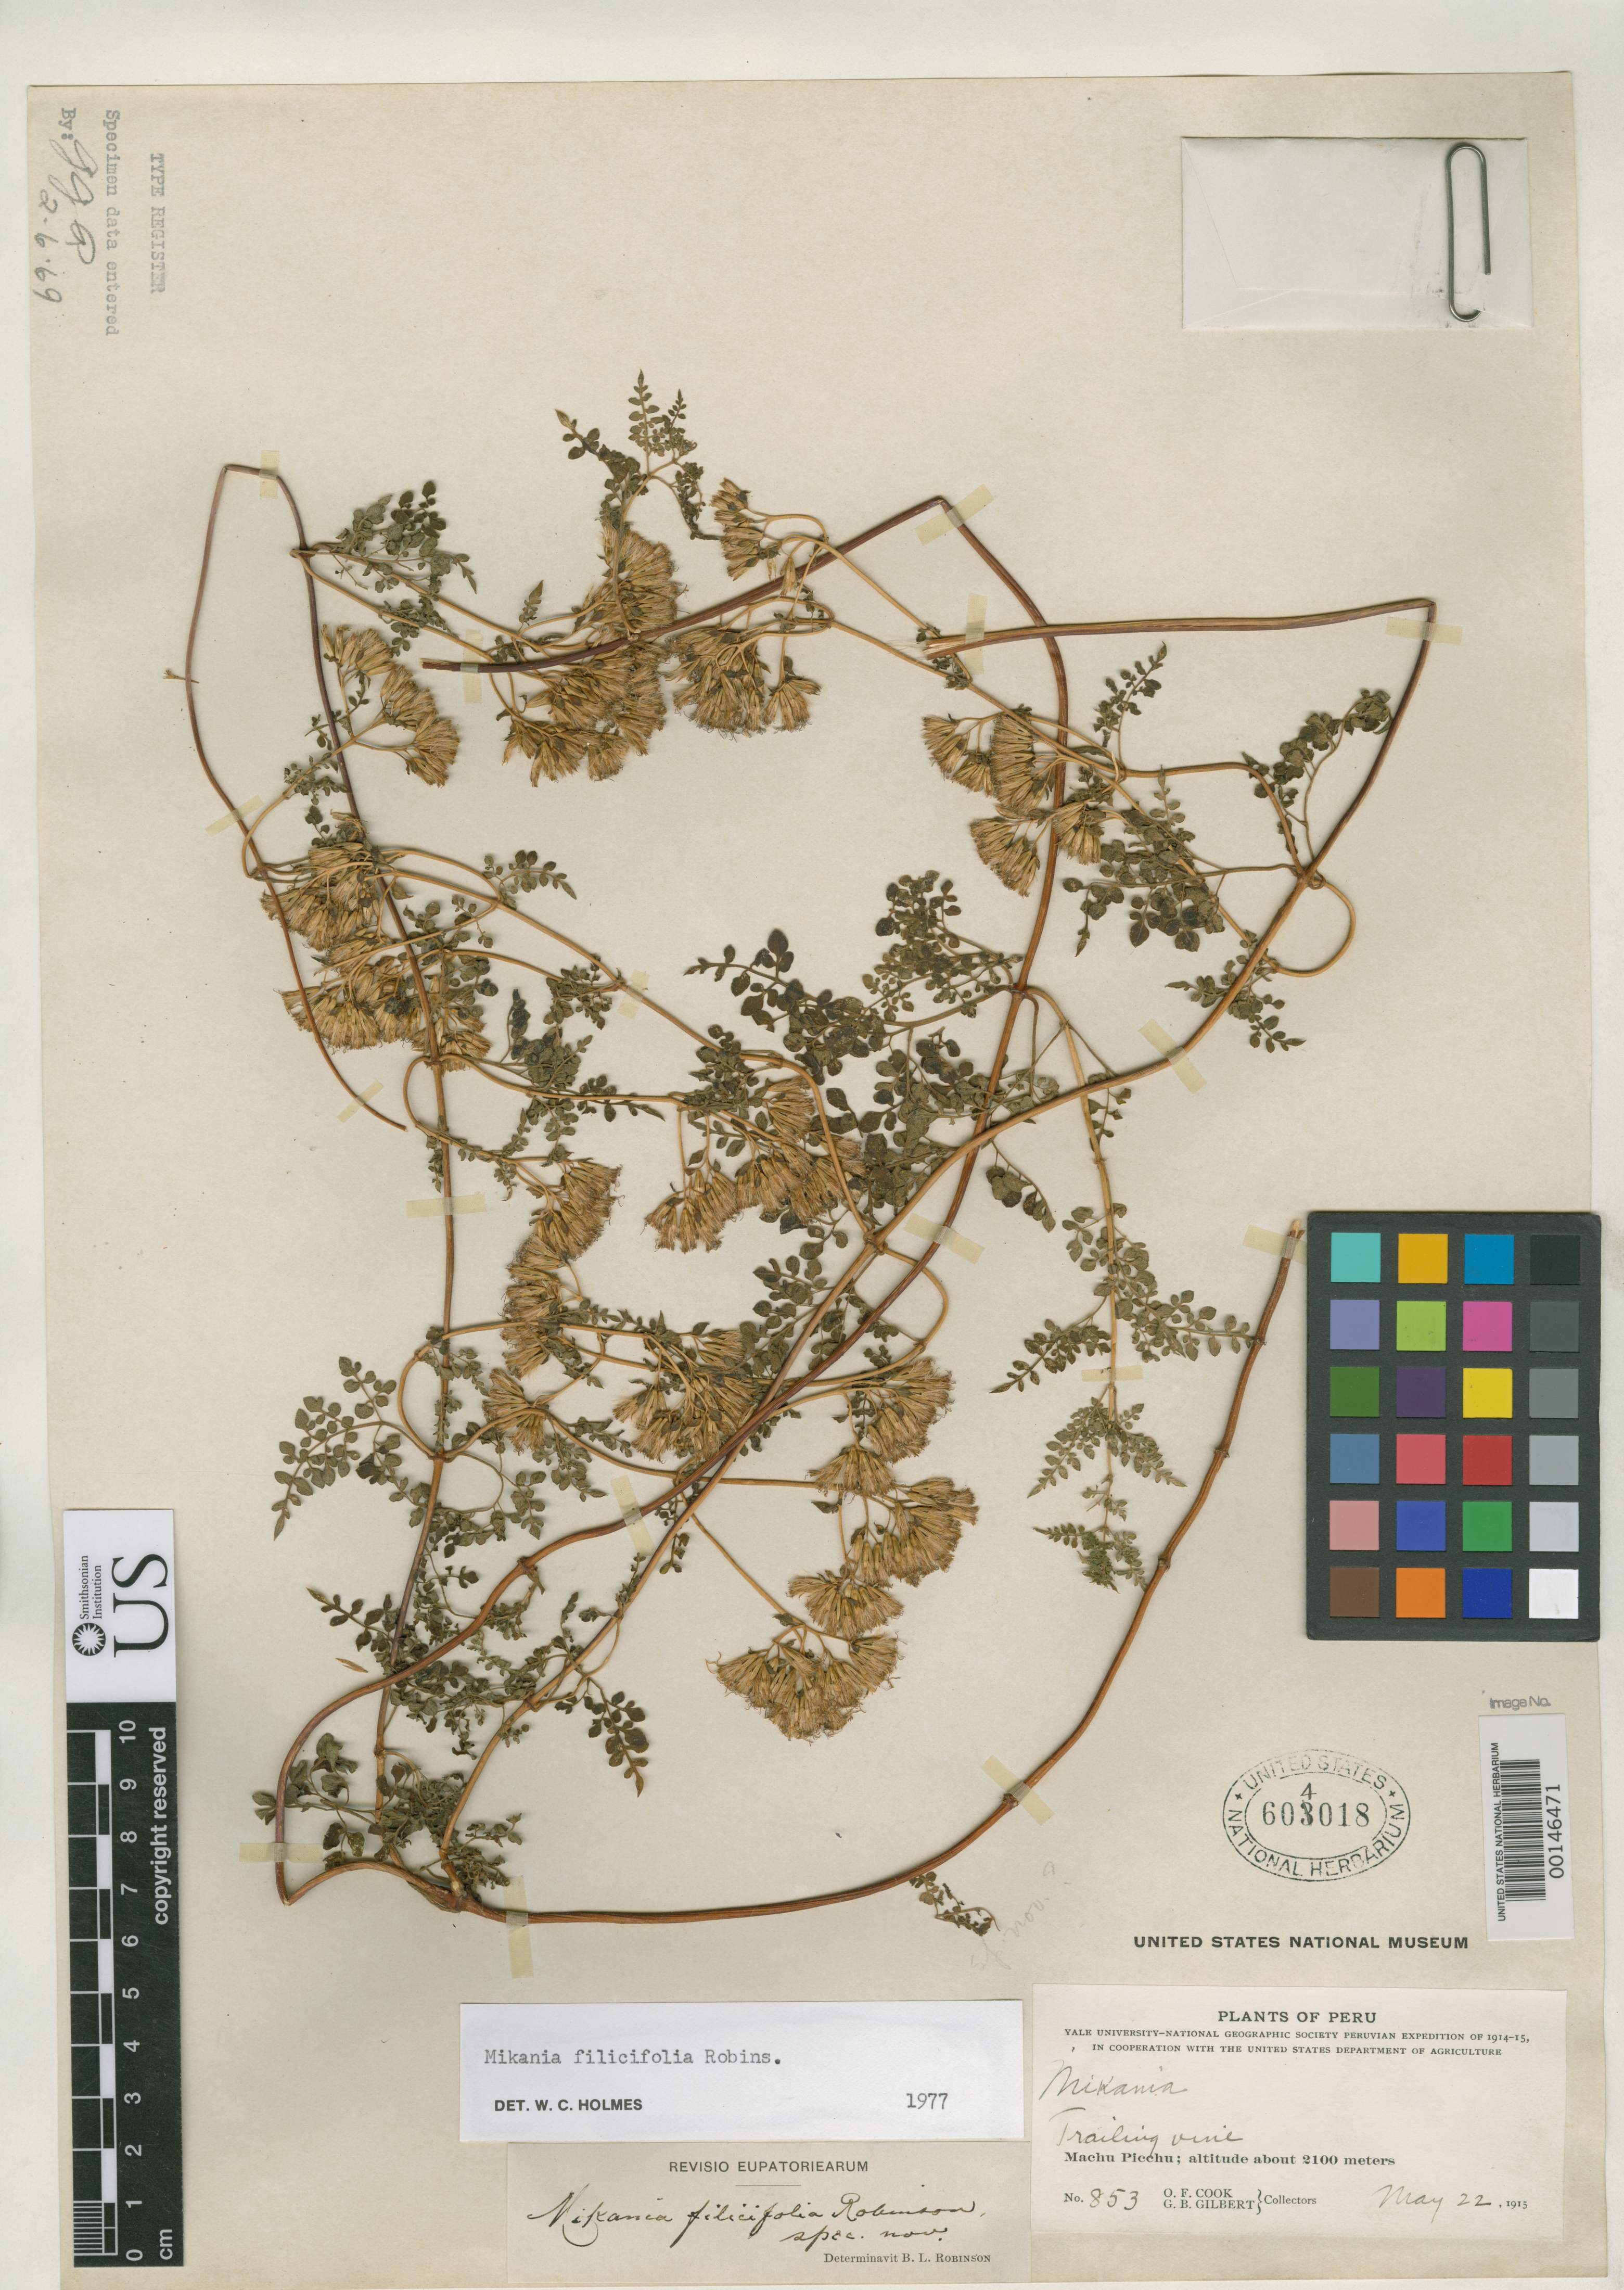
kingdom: Plantae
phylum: Tracheophyta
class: Magnoliopsida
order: Asterales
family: Asteraceae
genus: Mikania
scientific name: Mikania filicifolia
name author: B.L. Rob.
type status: Type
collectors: O. F. Cook & G. B. Gilbert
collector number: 853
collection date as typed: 22 May 1915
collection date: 1915-05-22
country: Peru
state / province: Cusco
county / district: Urubamba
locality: Machu Picchu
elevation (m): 2100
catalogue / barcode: US 604018